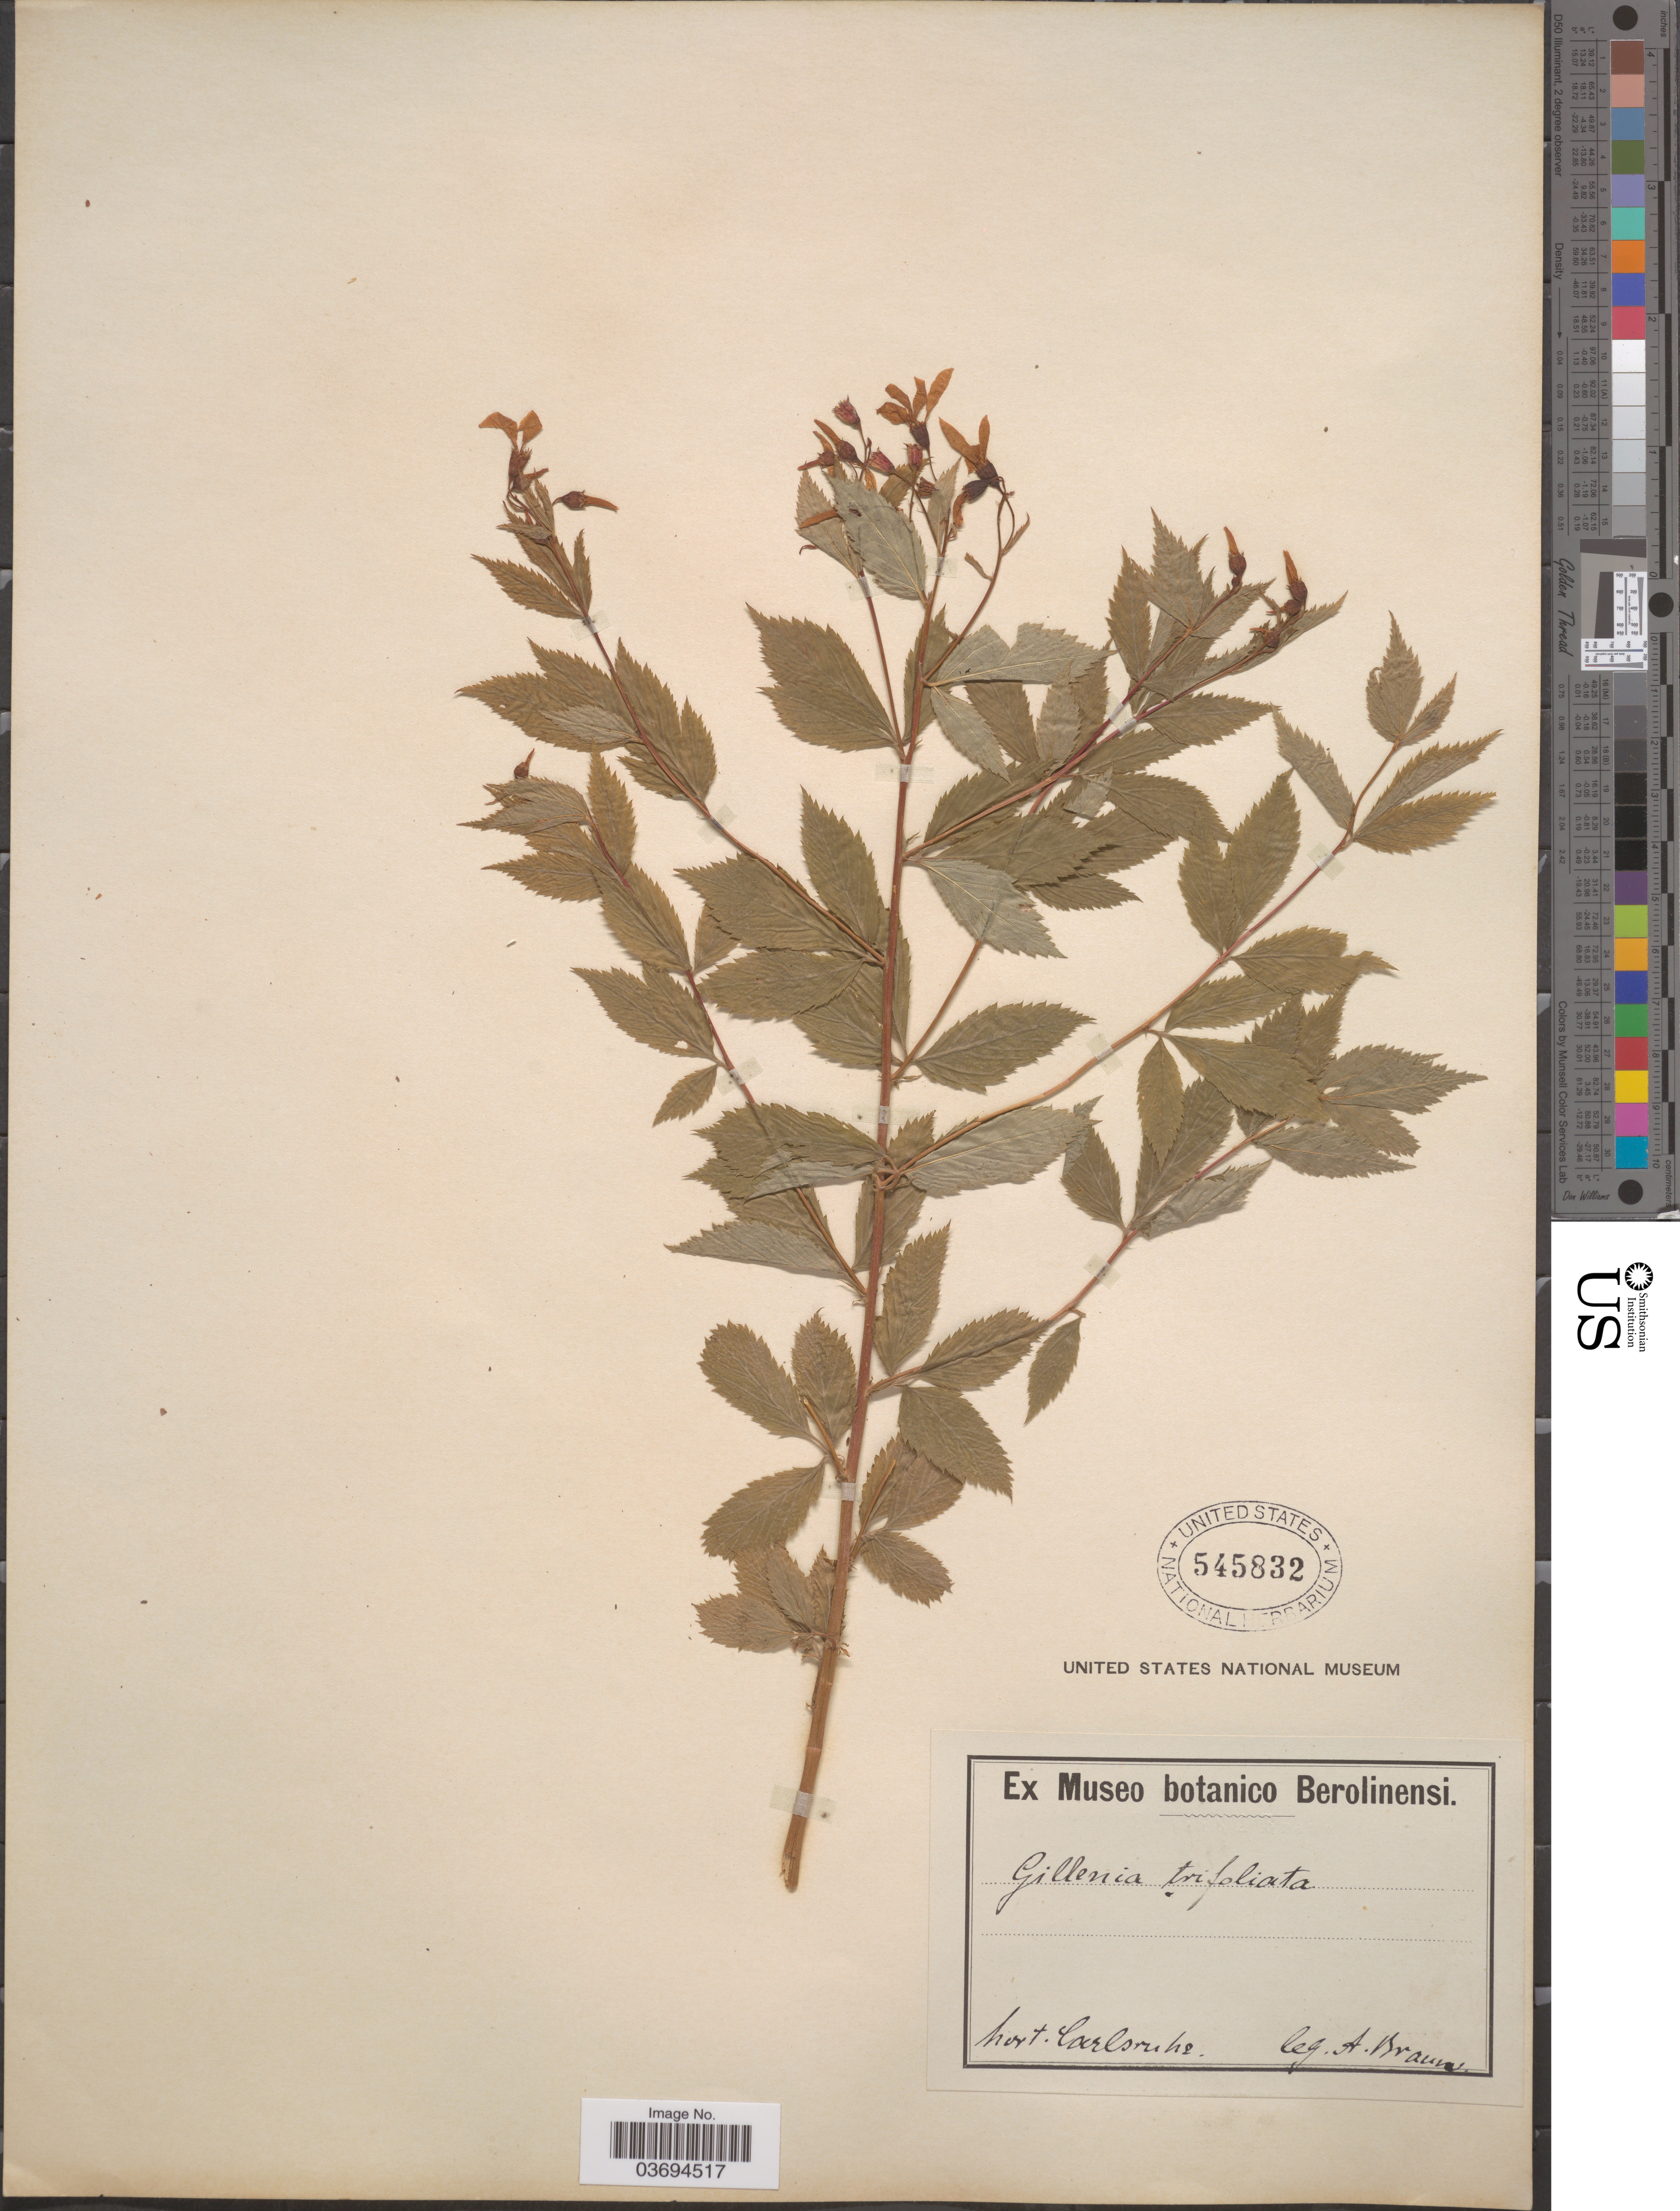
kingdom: Plantae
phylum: Tracheophyta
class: Magnoliopsida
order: Rosales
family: Rosaceae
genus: Gillenia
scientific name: Gillenia trifoliata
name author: (L.) Moench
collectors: A. Braun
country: Germany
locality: Hort. Carlruhe.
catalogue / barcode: US 545832